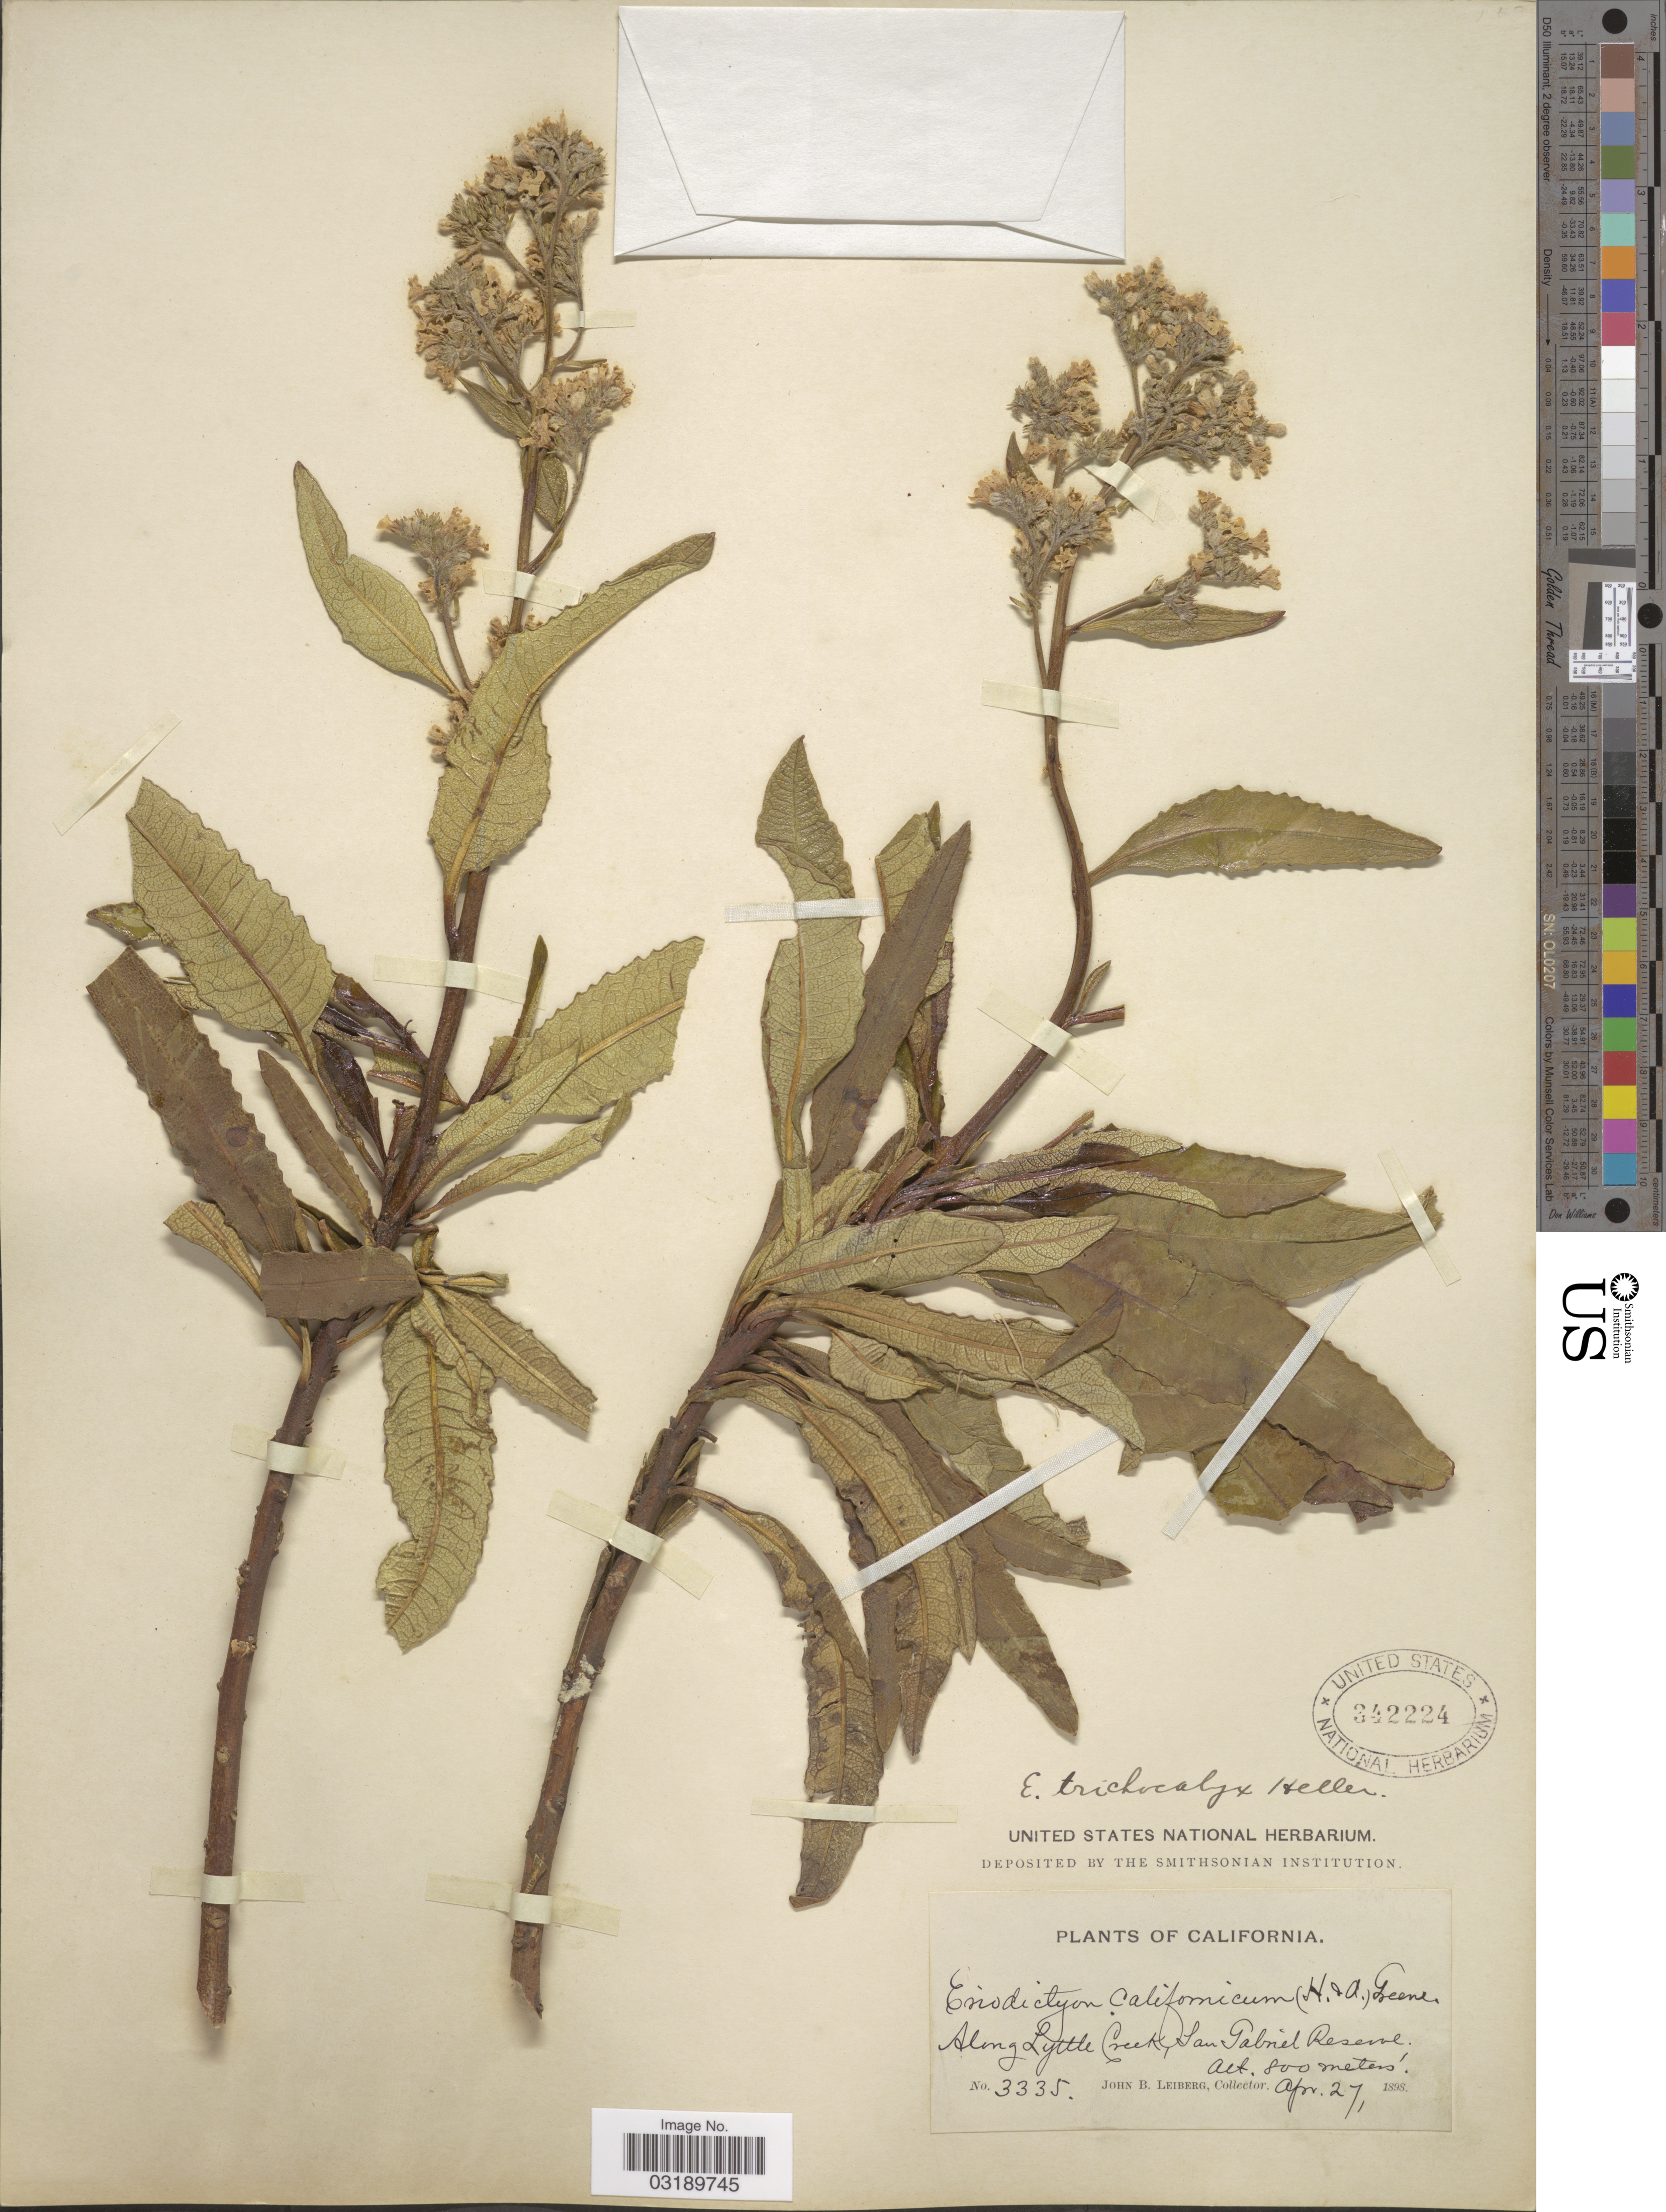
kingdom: Plantae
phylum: Tracheophyta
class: Magnoliopsida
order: Boraginales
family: Namaceae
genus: Eriodictyon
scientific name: Eriodictyon trichocalyx var. trichocalyx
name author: A. Heller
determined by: Rogers, Z. S.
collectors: J. B. Leiberg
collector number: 3335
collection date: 1898-04-27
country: United States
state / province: California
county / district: Los Angeles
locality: Along Lyttle Creek, San Gabriel Reserve.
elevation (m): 800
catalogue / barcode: US 342224